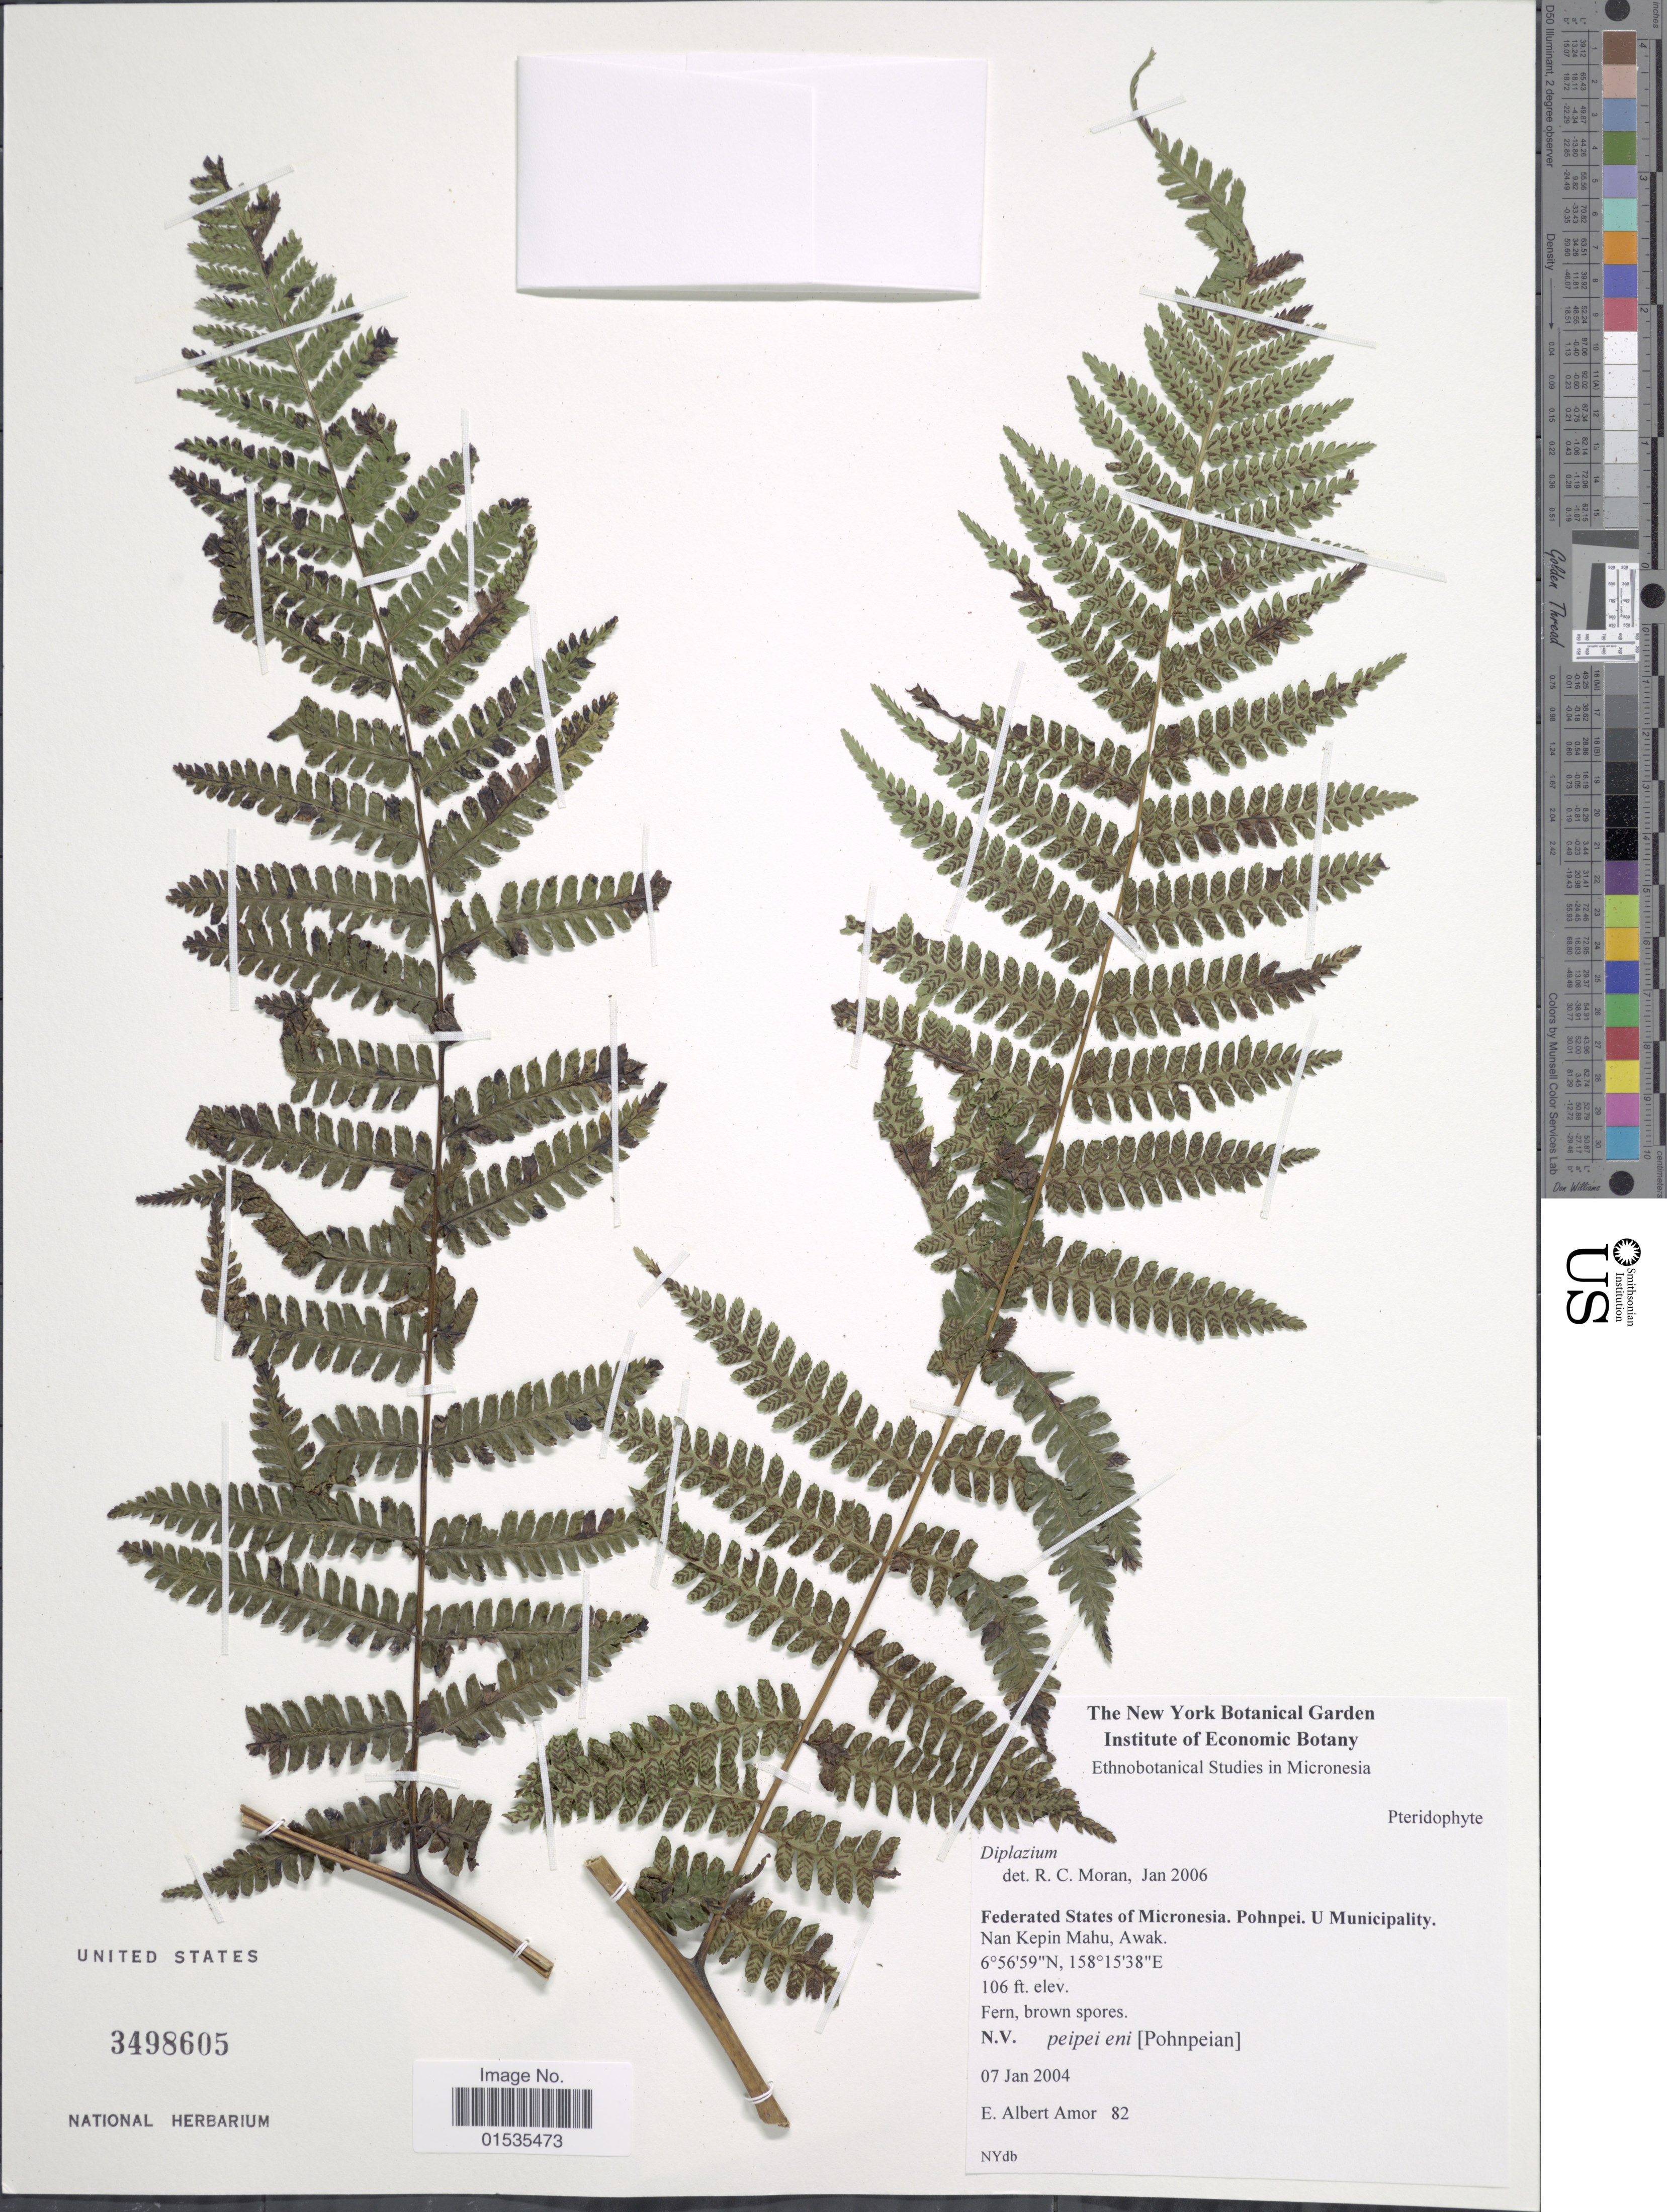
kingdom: Plantae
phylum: Tracheophyta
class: Polypodiopsida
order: Polypodiales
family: Athyriaceae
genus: Diplazium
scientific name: Diplazium melanocaulon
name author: Brack. in Wilkes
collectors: E. A. Amor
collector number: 82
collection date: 2004-01-07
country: Micronesia, Federated States of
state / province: Pohnpei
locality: U Municipality, Nan Kepin Mahu Awak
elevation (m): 32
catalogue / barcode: US 3498605